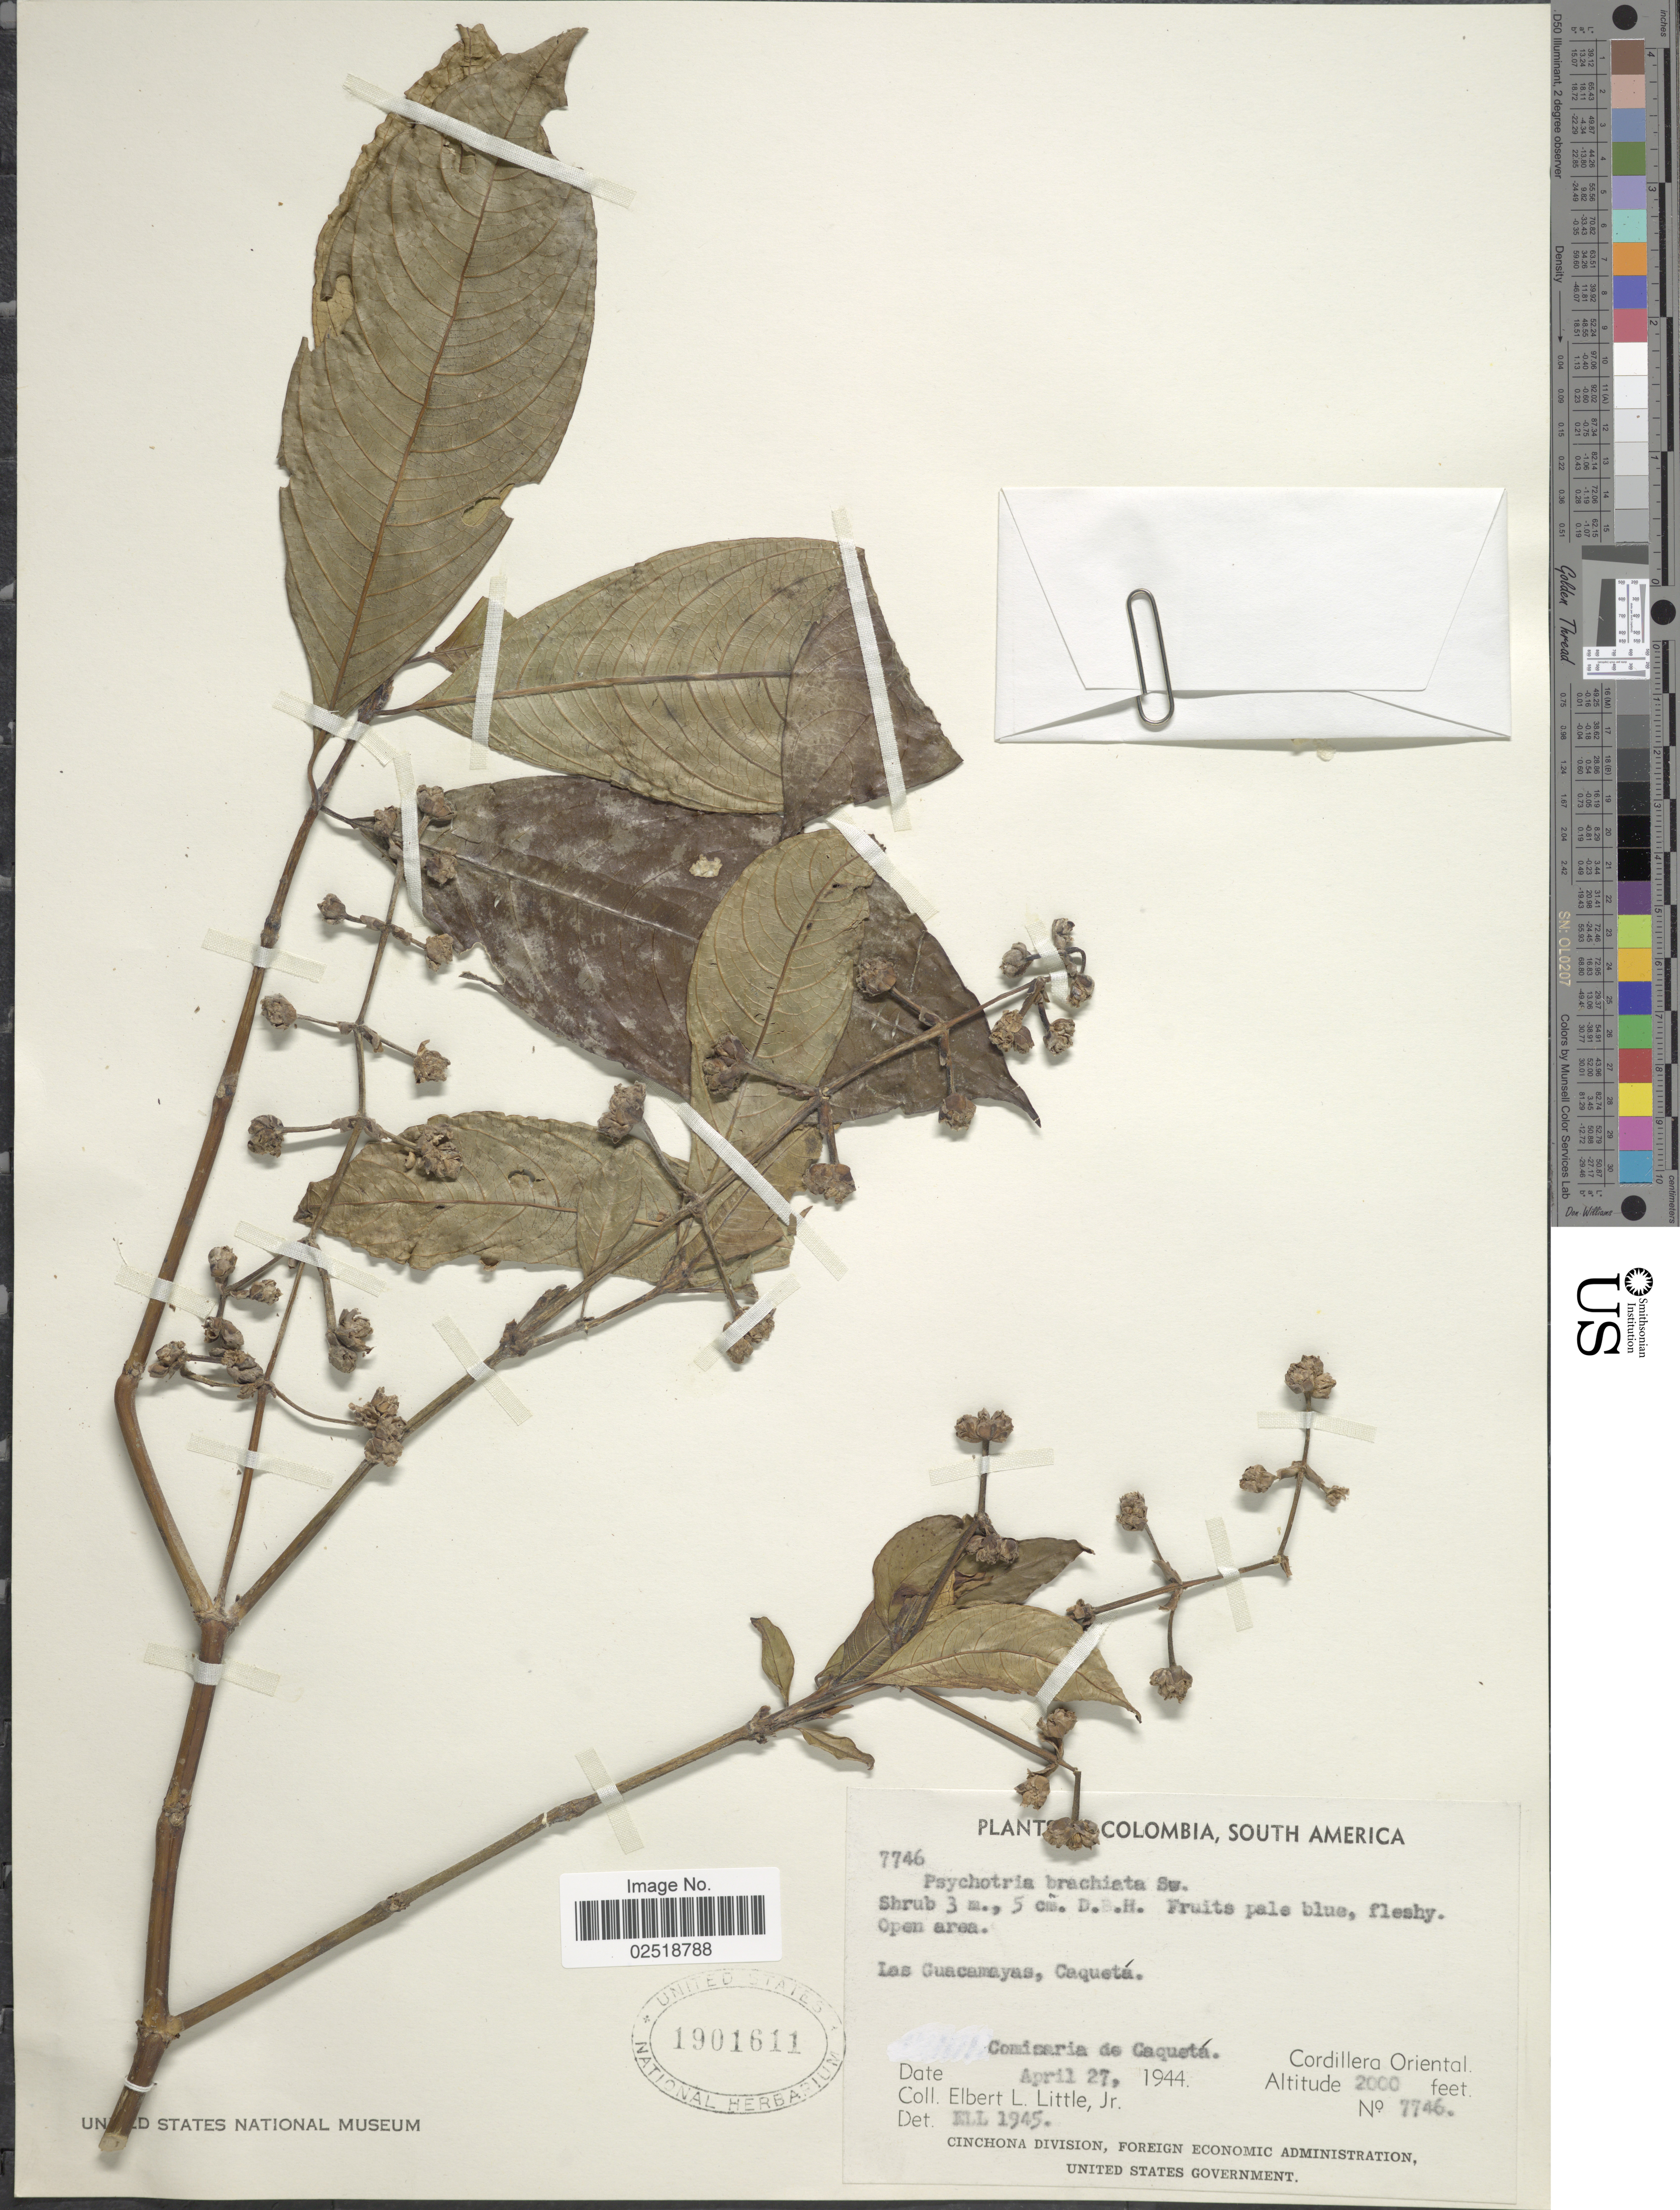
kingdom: Plantae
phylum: Tracheophyta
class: Magnoliopsida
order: Gentianales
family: Rubiaceae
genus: Psychotria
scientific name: Psychotria caerulea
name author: Ruiz & Pav.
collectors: E. L. Little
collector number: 7746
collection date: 1944-04-27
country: Colombia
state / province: Caquetá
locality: Las Guacamayas, Caquetá, Comisaria de Caquetá, Cordillera Oriental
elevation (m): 610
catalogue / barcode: US 1901611